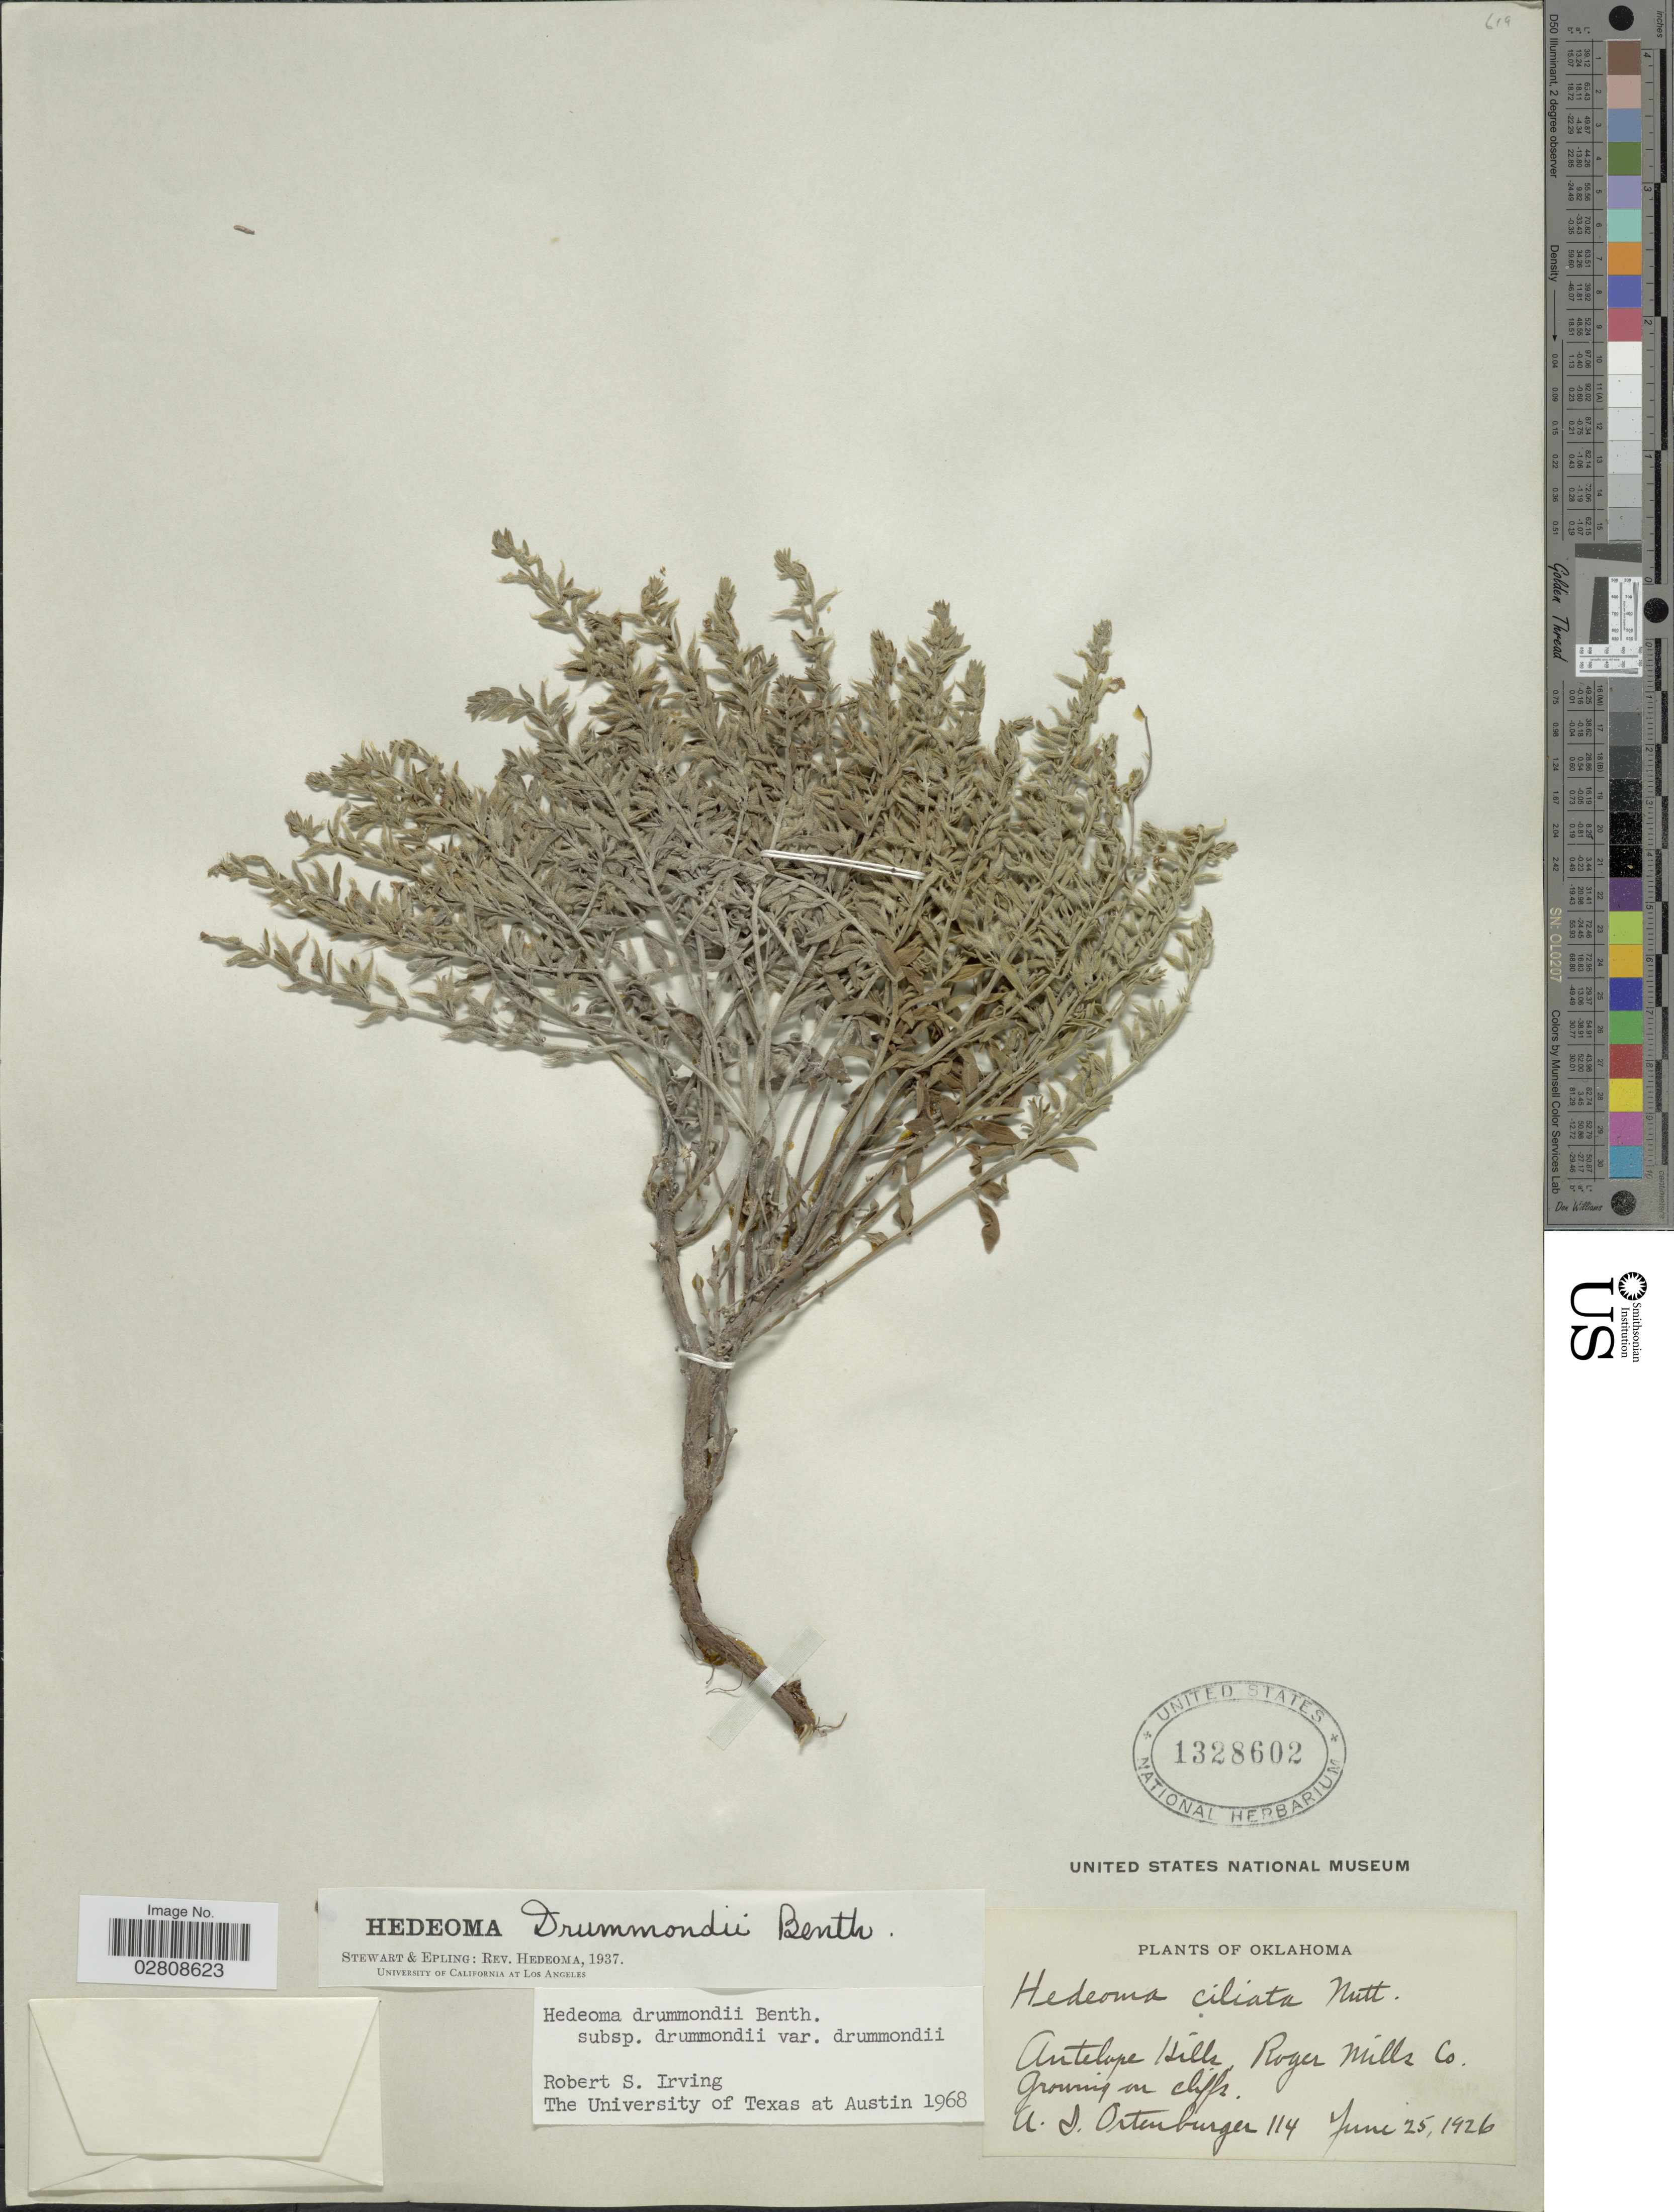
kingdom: Plantae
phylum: Tracheophyta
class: Magnoliopsida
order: Lamiales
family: Lamiaceae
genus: Hedeoma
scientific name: Hedeoma drummondii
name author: Benth.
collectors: A. Ortenburger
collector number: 114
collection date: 1926-06-25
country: United States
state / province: Oklahoma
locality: Antelope Hills, Roger Mills Co. Growing on cliffs.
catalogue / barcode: US 1328602